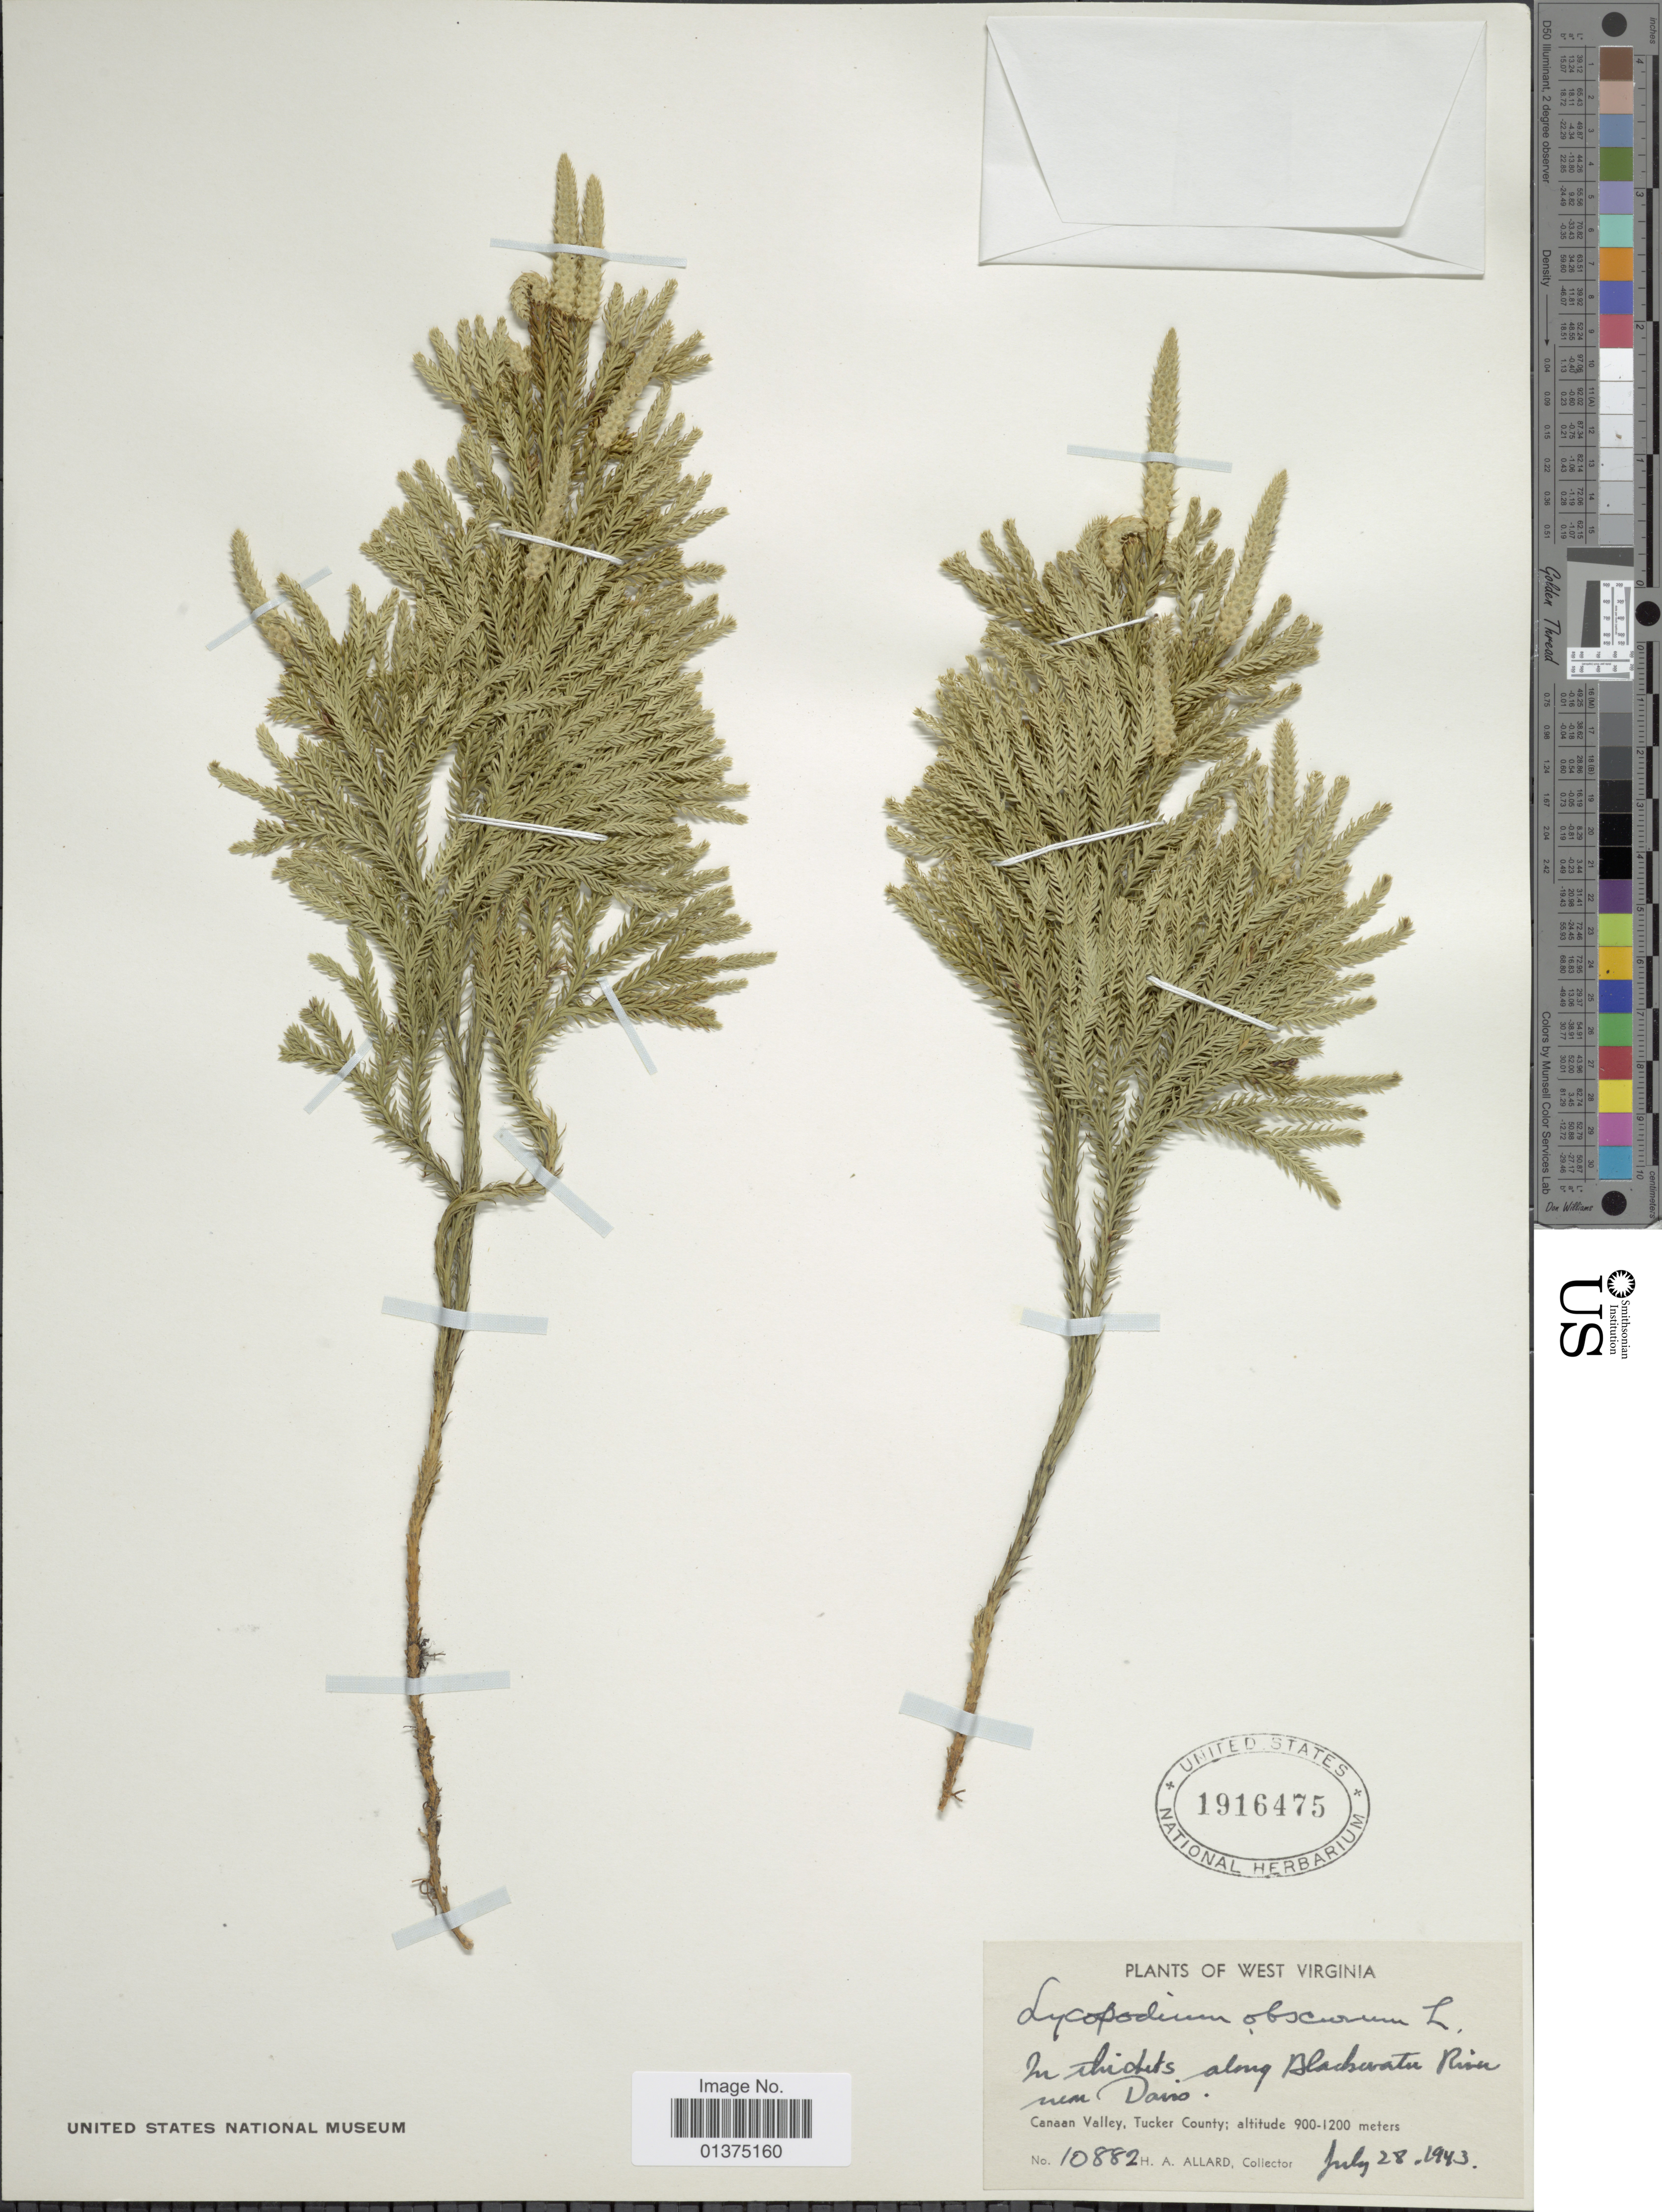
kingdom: Plantae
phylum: Tracheophyta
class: Lycopodiopsida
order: Lycopodiales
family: Lycopodiaceae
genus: Dendrolycopodium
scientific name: Dendrolycopodium dendroideum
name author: (Michx.) A. Haines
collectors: H. A. Allard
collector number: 10882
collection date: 1943-07-28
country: United States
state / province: West Virginia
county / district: Tucker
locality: In thickets along Blackwater River near Davis, Canaan Valley, Tucker County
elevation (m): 900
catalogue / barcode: US 1916475